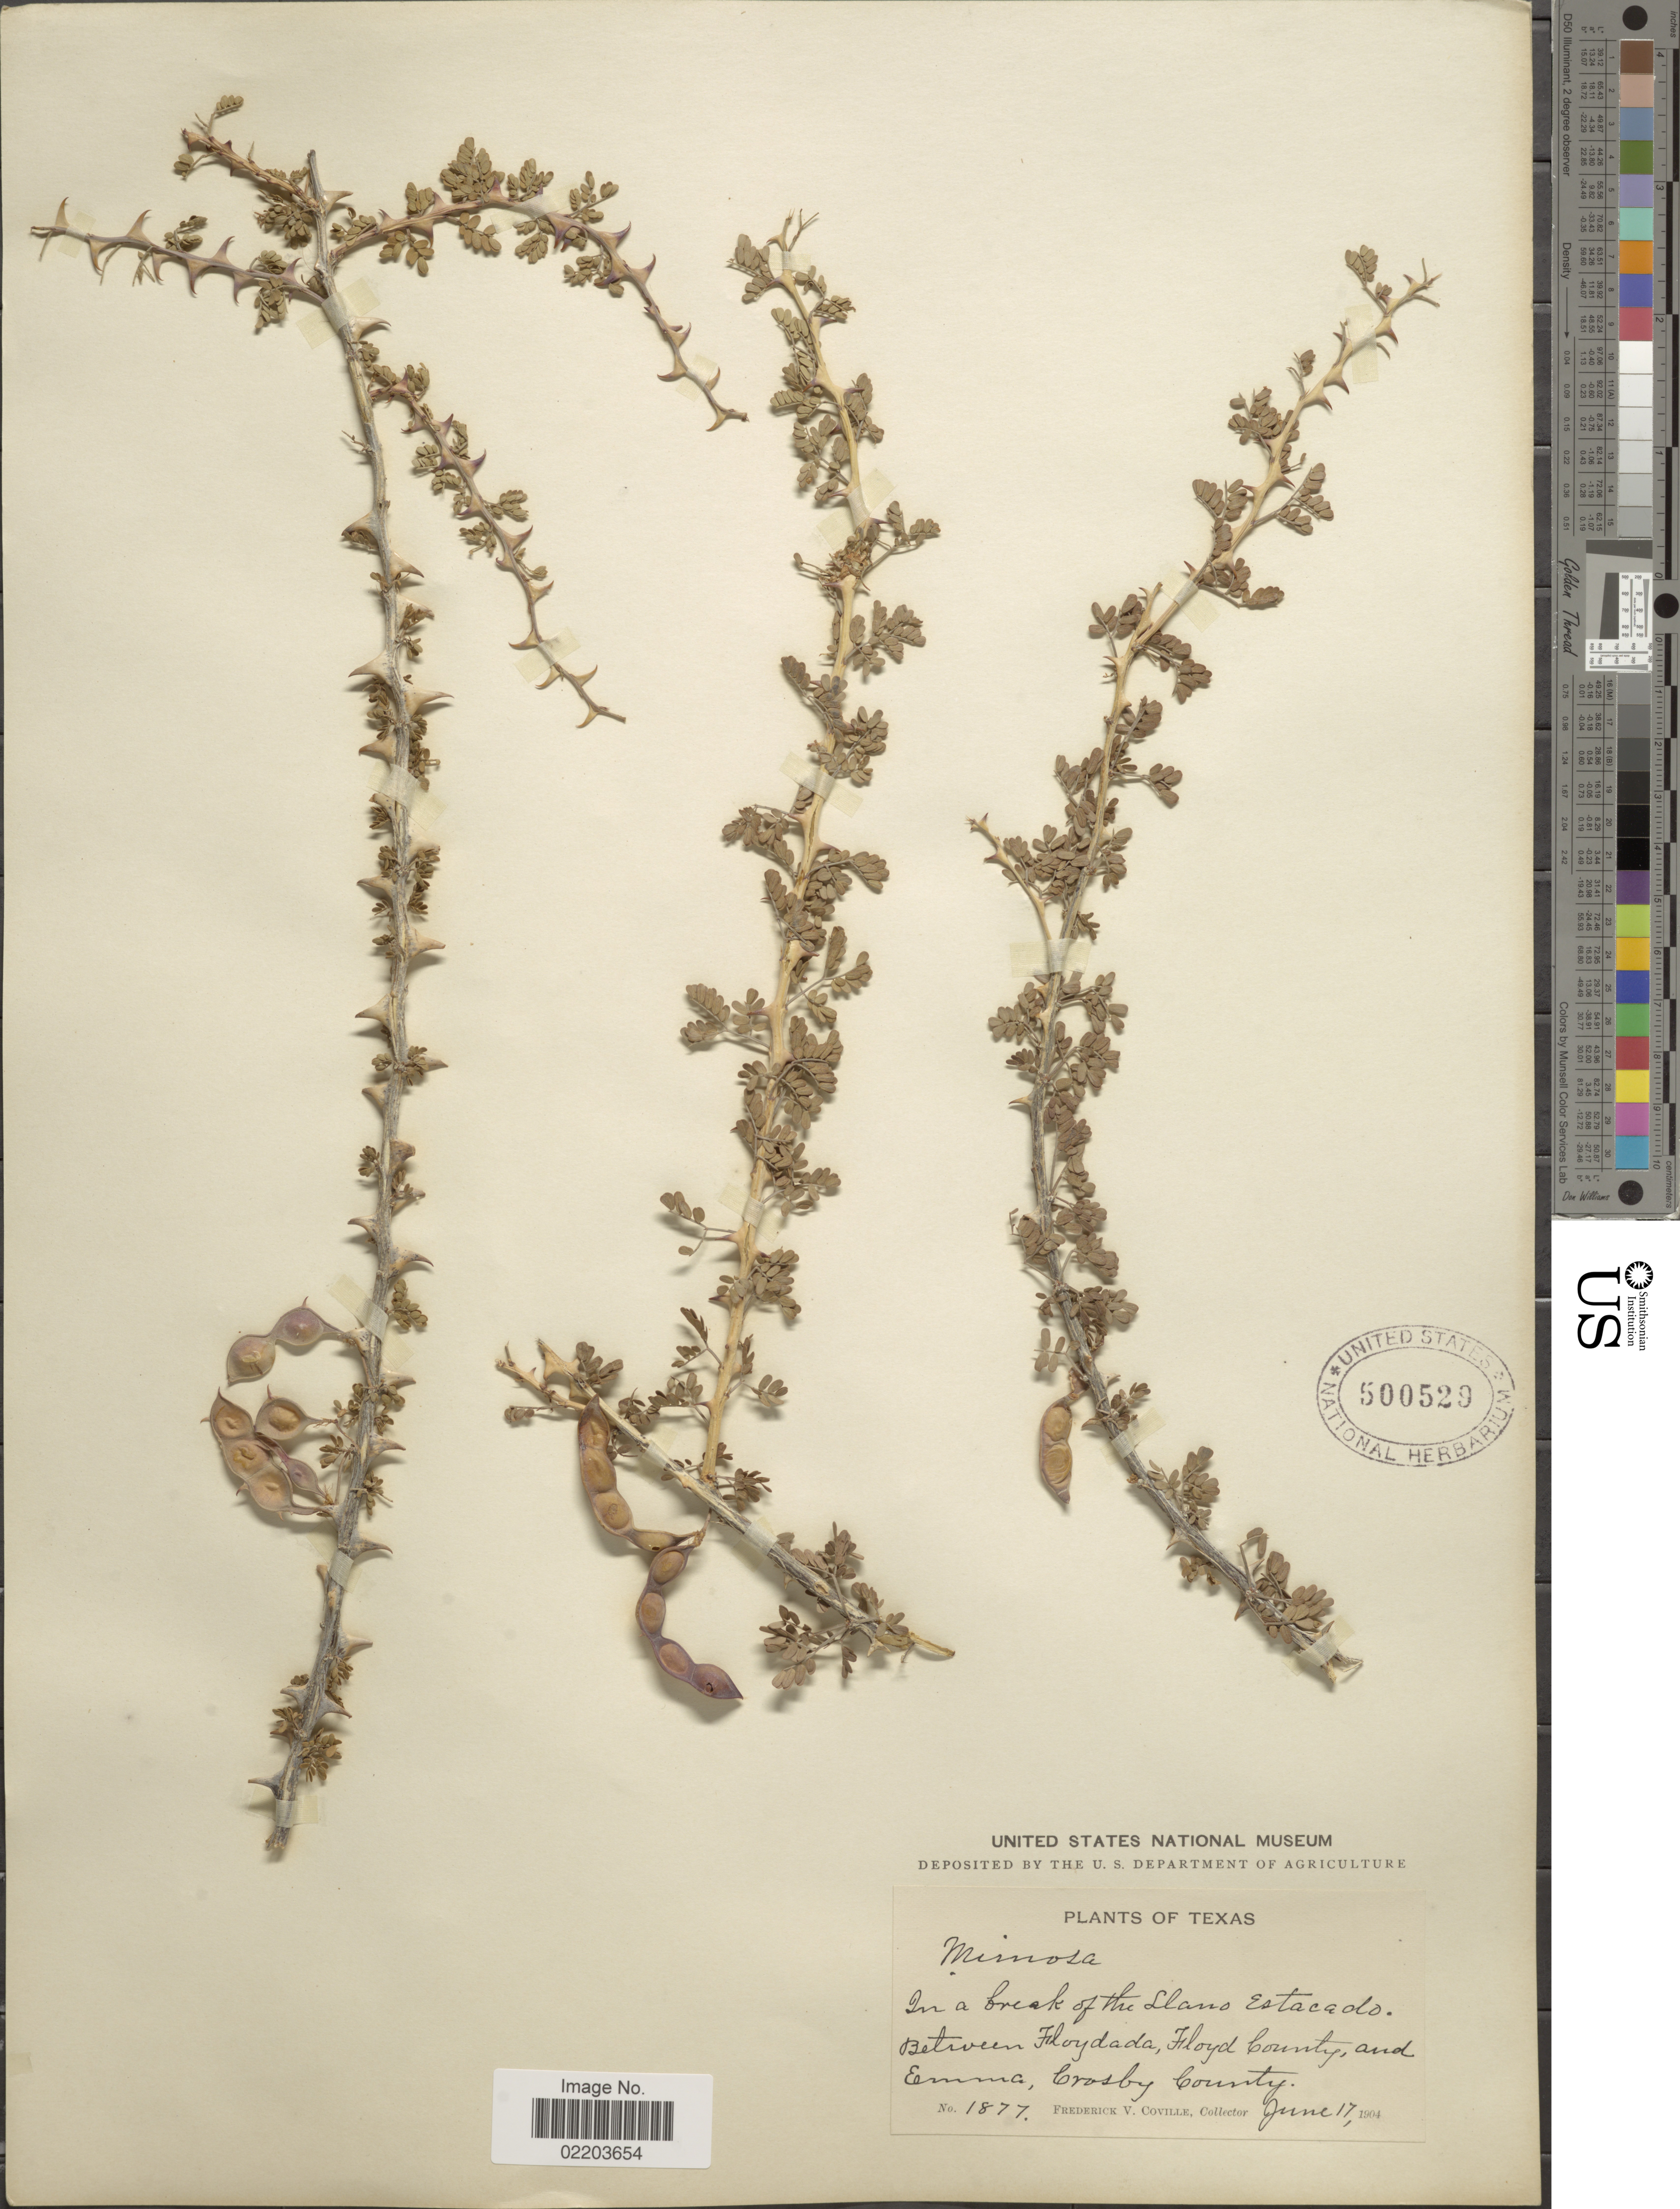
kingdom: Plantae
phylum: Tracheophyta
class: Magnoliopsida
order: Fabales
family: Fabaceae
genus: Mimosa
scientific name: Mimosa borealis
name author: A. Gray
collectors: F. V. Coville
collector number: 1877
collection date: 1904-06-17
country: United States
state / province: Texas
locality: In a break of the LLano Estacado. Between Floydada, Floyd County, and Emma, Crosby County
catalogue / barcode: US 500529